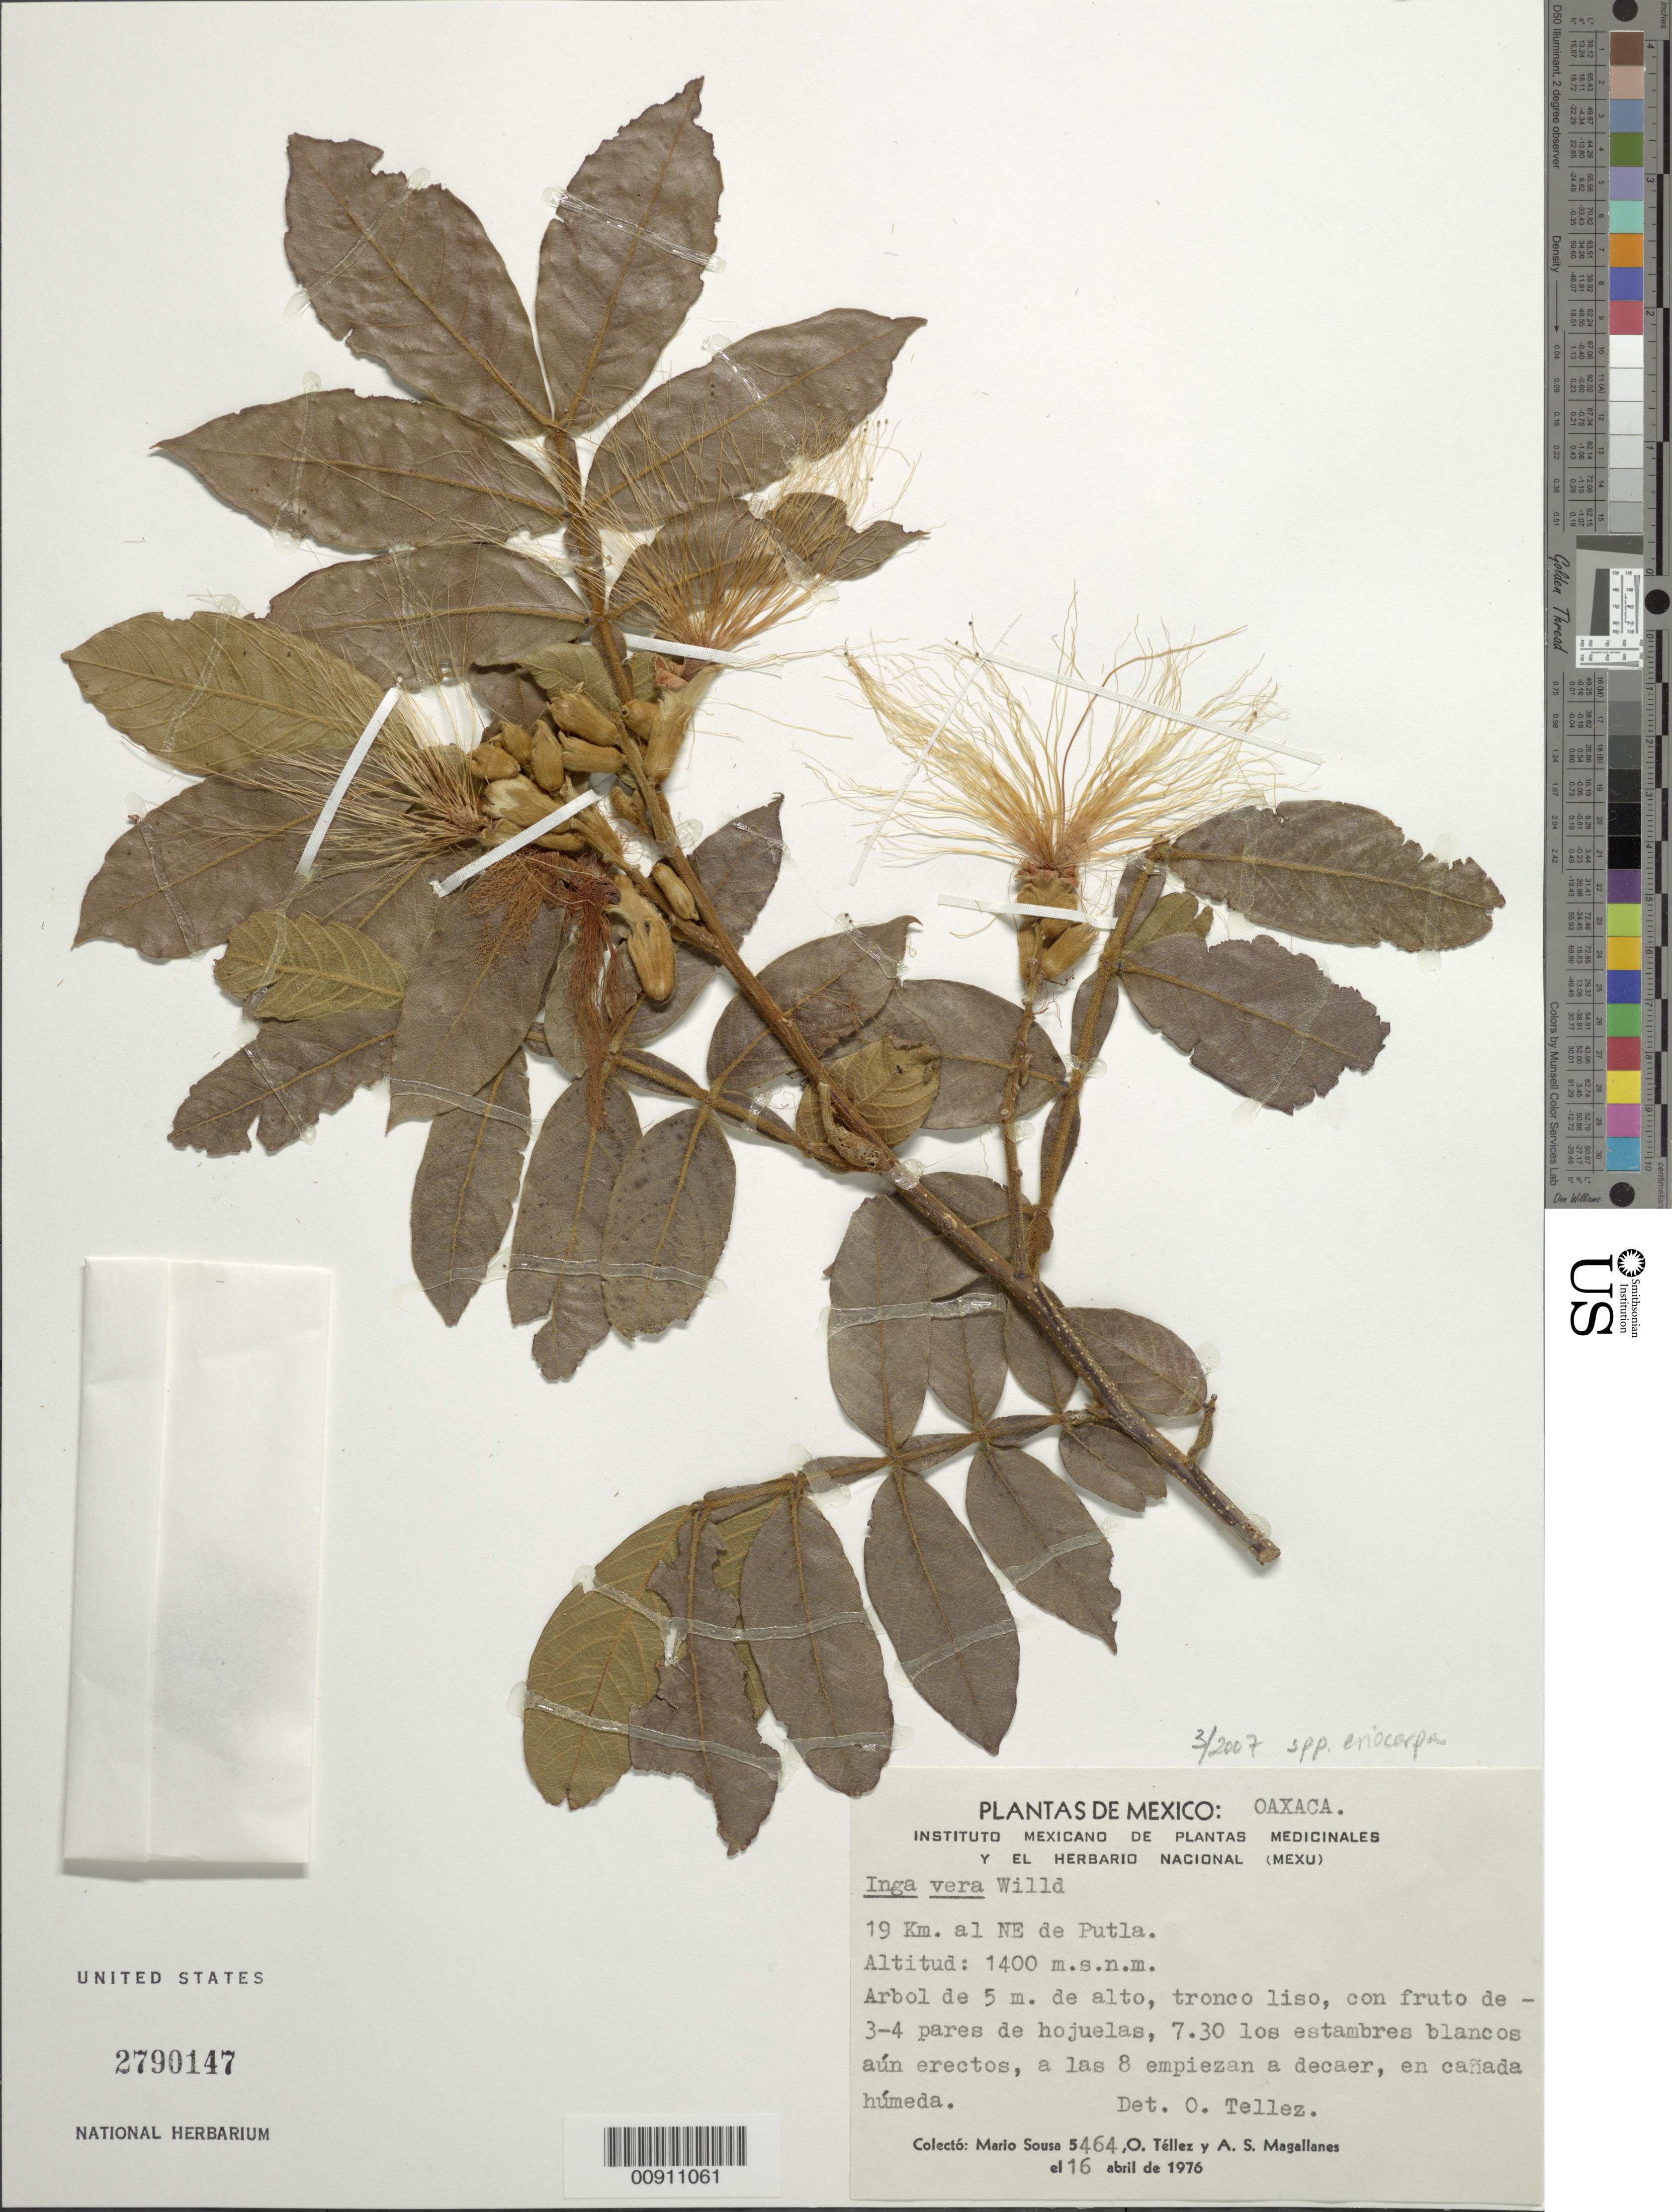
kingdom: Plantae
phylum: Tracheophyta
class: Magnoliopsida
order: Fabales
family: Fabaceae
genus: Inga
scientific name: Inga vera subsp. eriocarpa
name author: (Benth.) J. León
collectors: M. Sousa S., O. Téllez V. & A. Magallanes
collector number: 5464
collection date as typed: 16 Apr 1976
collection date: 1976-04-16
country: Mexico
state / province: Oaxaca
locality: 19 km. al NE de Putla.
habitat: En cañada húmeda.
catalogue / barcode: US 2790147